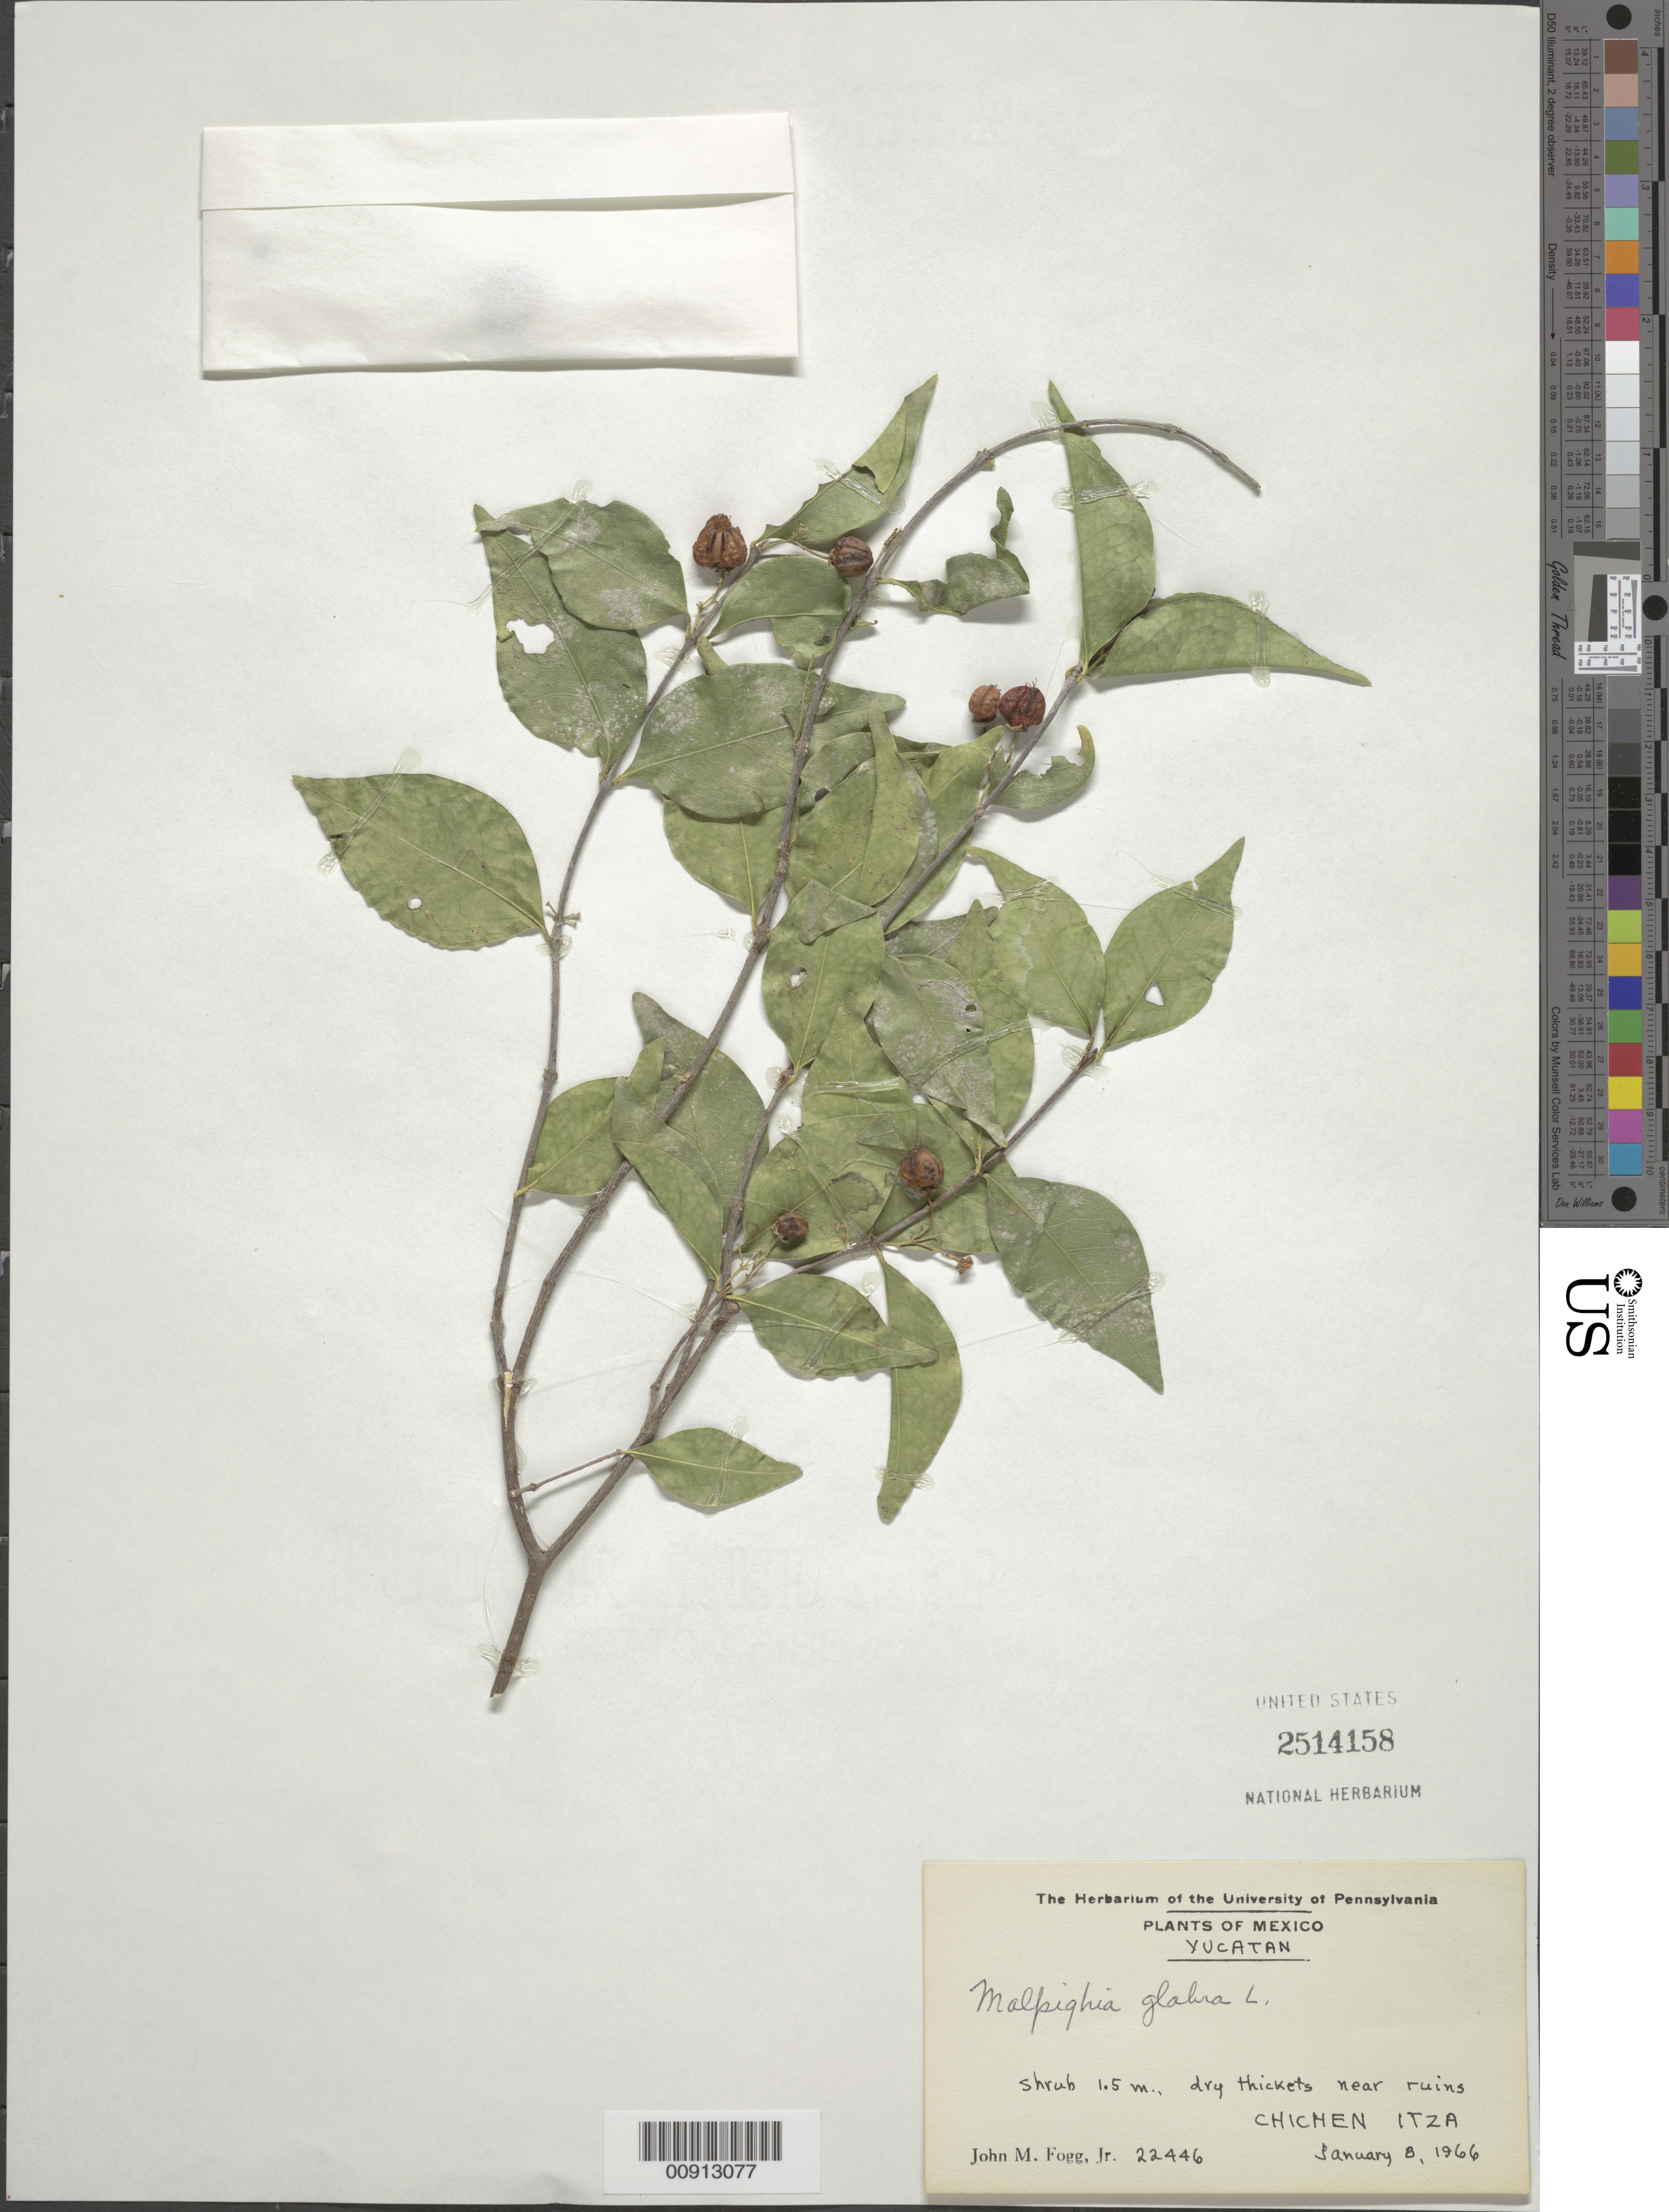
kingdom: Plantae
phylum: Tracheophyta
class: Magnoliopsida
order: Malpighiales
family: Malpighiaceae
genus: Malpighia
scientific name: Malpighia glabra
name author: L.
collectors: J. Fogg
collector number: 22446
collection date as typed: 08 Jan 1966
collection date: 1966-01-08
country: Mexico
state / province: Yucatán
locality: Near ruis Chichen Itza, Yucatán.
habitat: Dry thickets.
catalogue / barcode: US 2514158